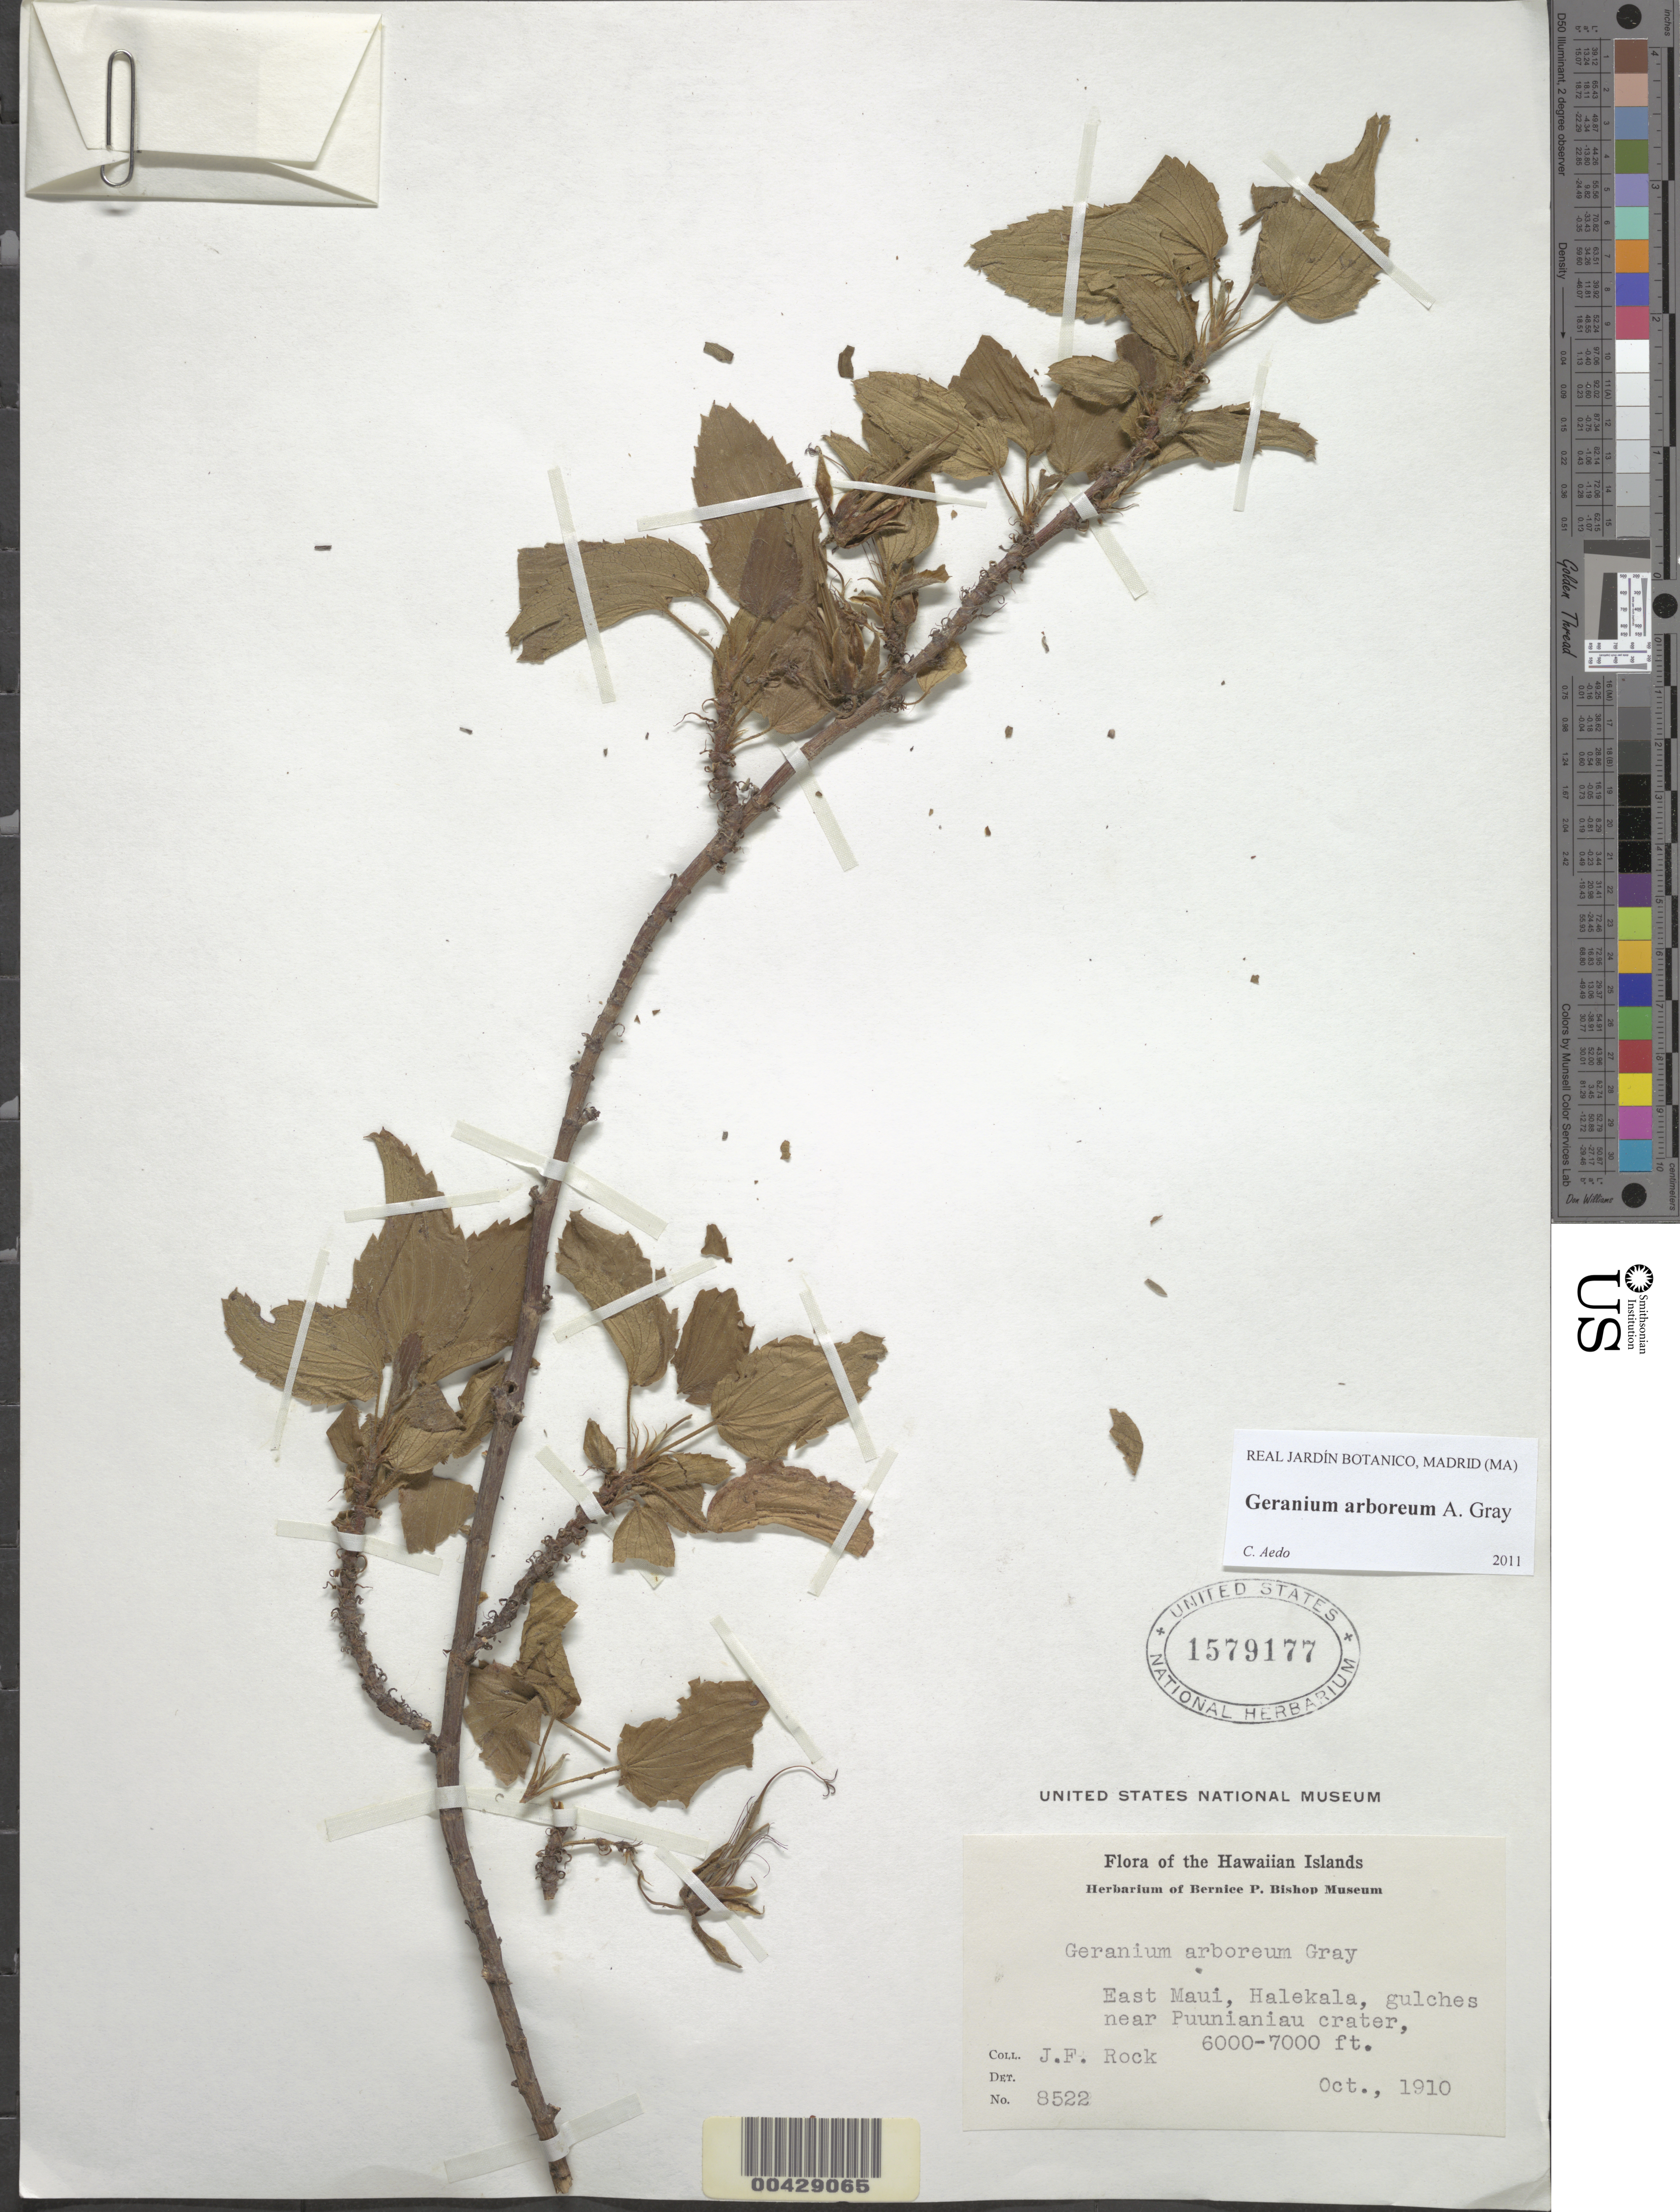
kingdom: Plantae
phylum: Tracheophyta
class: Magnoliopsida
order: Geraniales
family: Geraniaceae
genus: Geranium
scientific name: Geranium arboreum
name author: A. Gray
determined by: Aedo, C.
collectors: J. F. Rock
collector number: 8522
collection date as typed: Oct 1910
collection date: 1910-10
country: United States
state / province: Hawaii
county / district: Maui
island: Maui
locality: East maui, Halekala, gulches near Puunianiau crater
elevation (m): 1829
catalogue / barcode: US 1579177